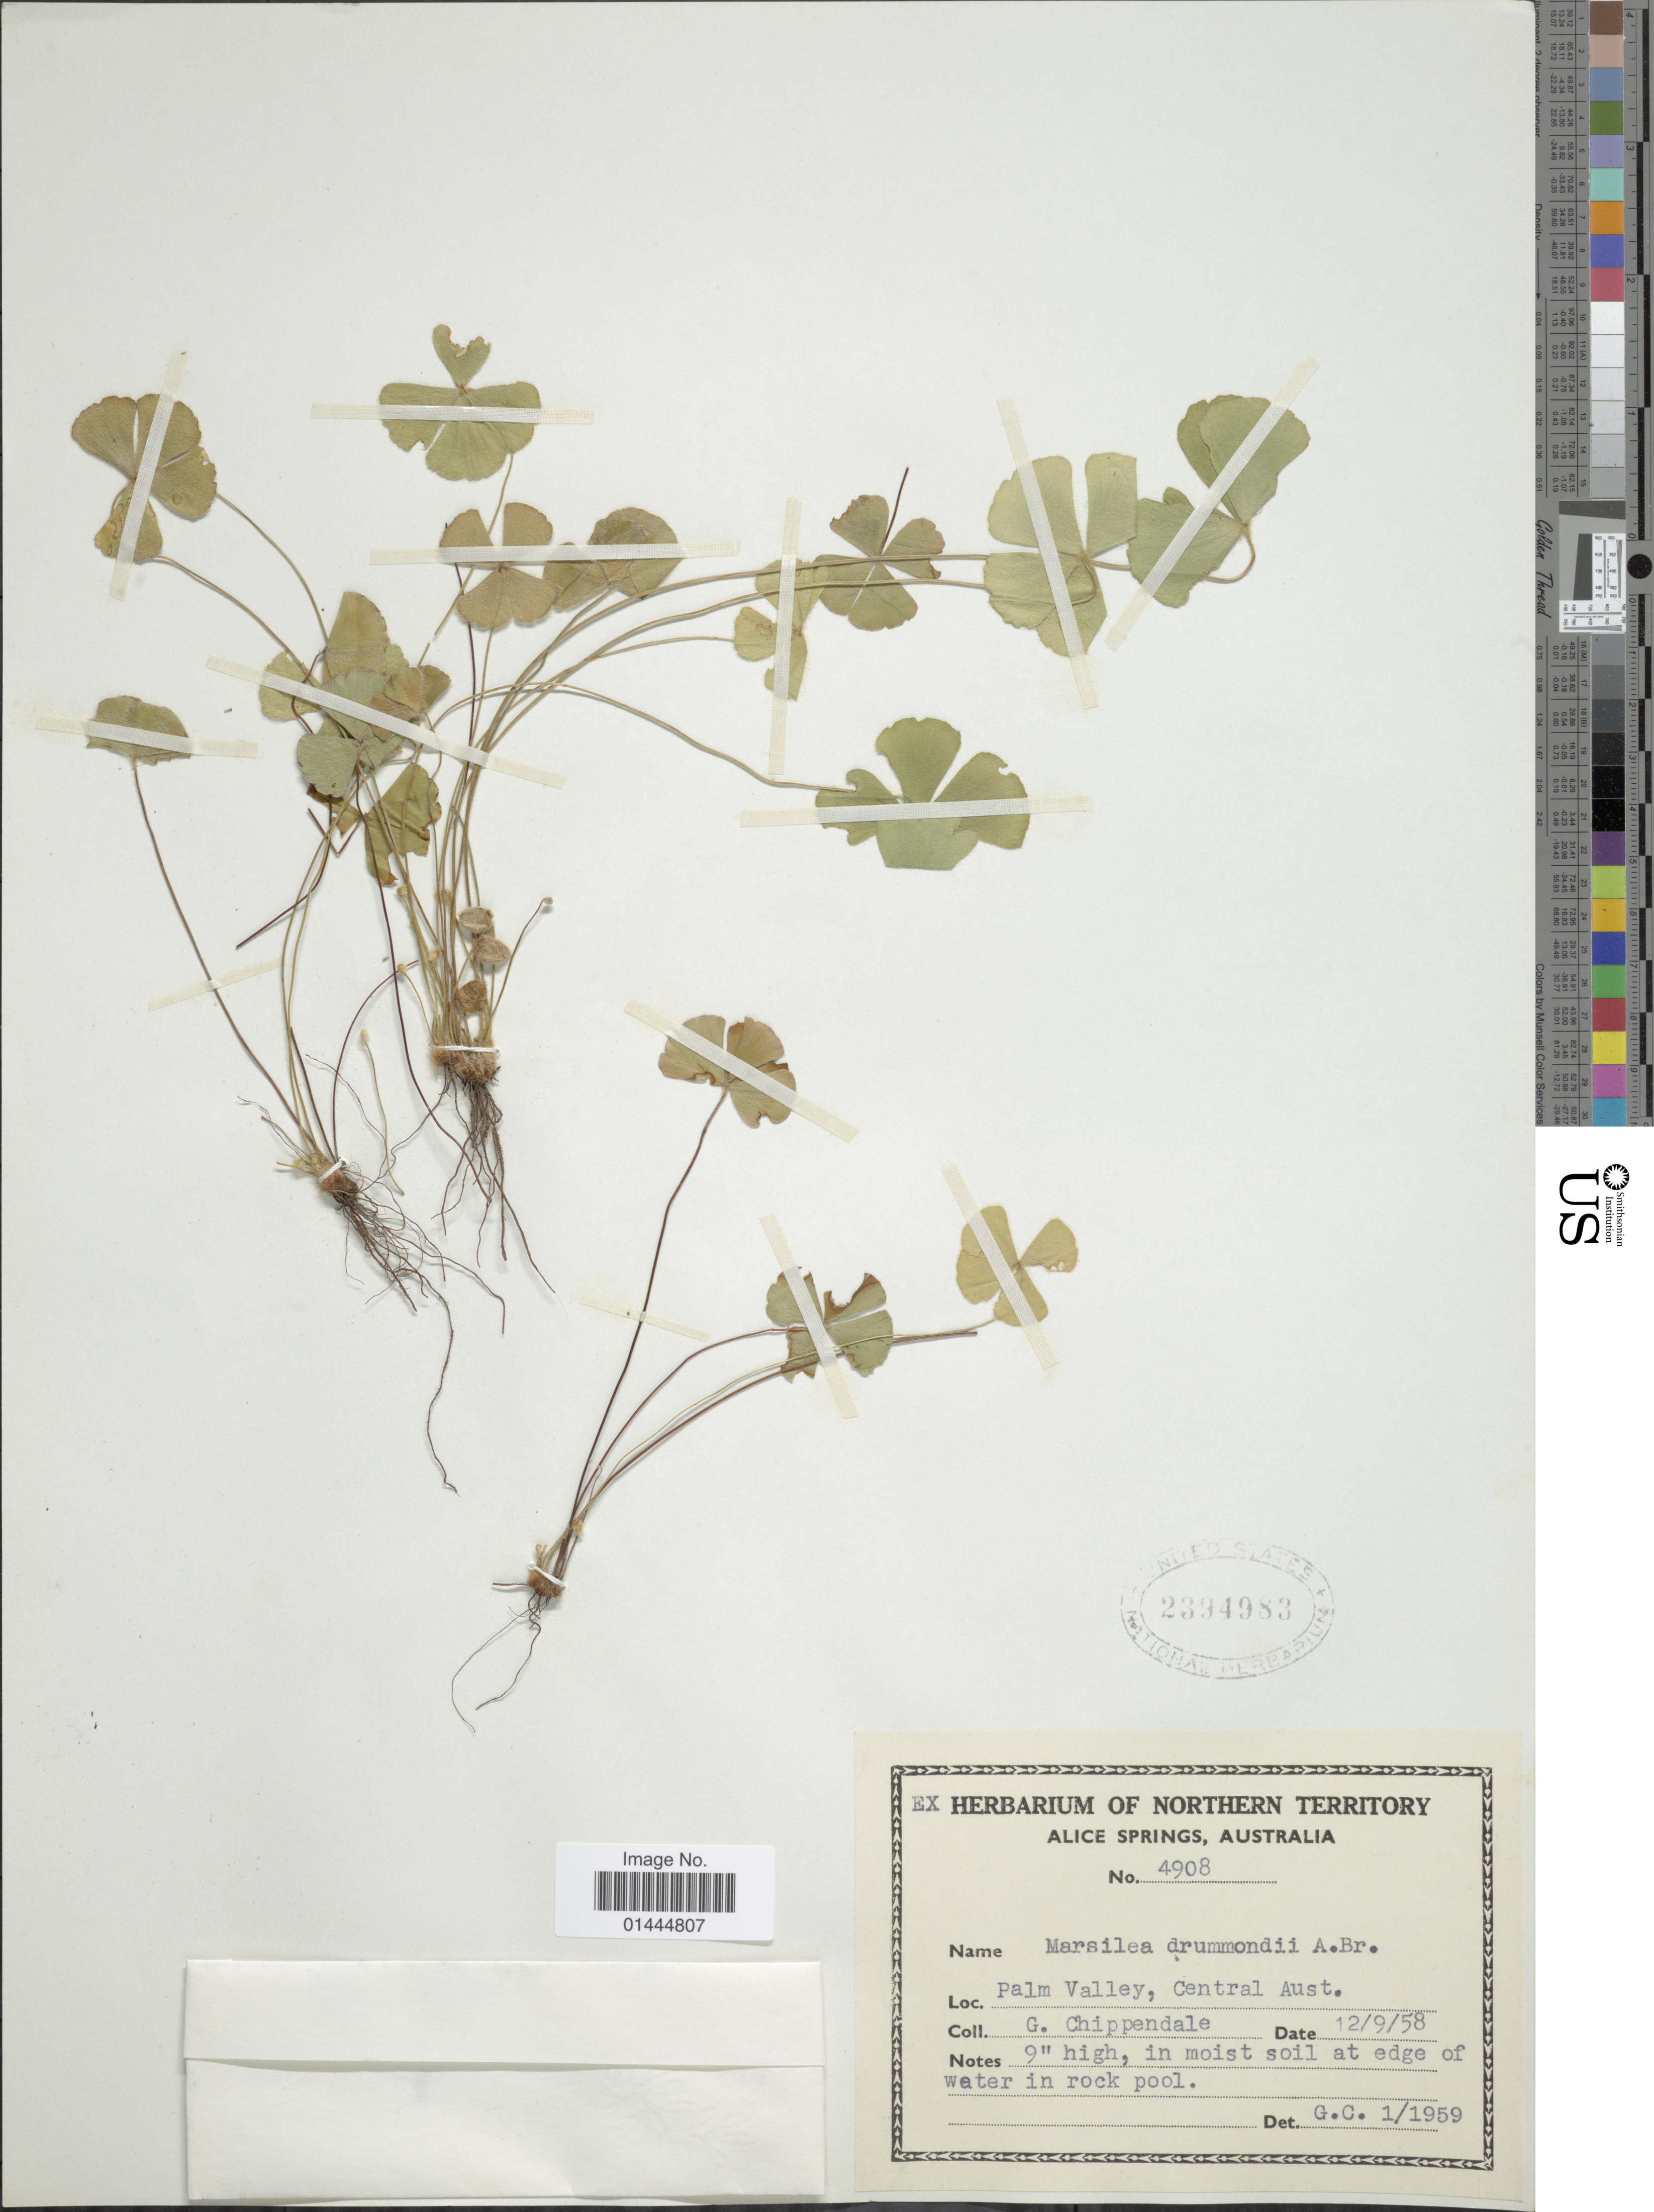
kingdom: Plantae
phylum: Tracheophyta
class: Polypodiopsida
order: Salviniales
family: Marsileaceae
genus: Marsilea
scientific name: Marsilea drummondii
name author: A. Braun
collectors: G. Chippendale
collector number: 4908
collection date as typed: Transcribed d/m/y: 12/9/58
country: Australia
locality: Palm Valley, Central Aust., in moist soil at edge of water in rock pool.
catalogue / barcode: US 2394983